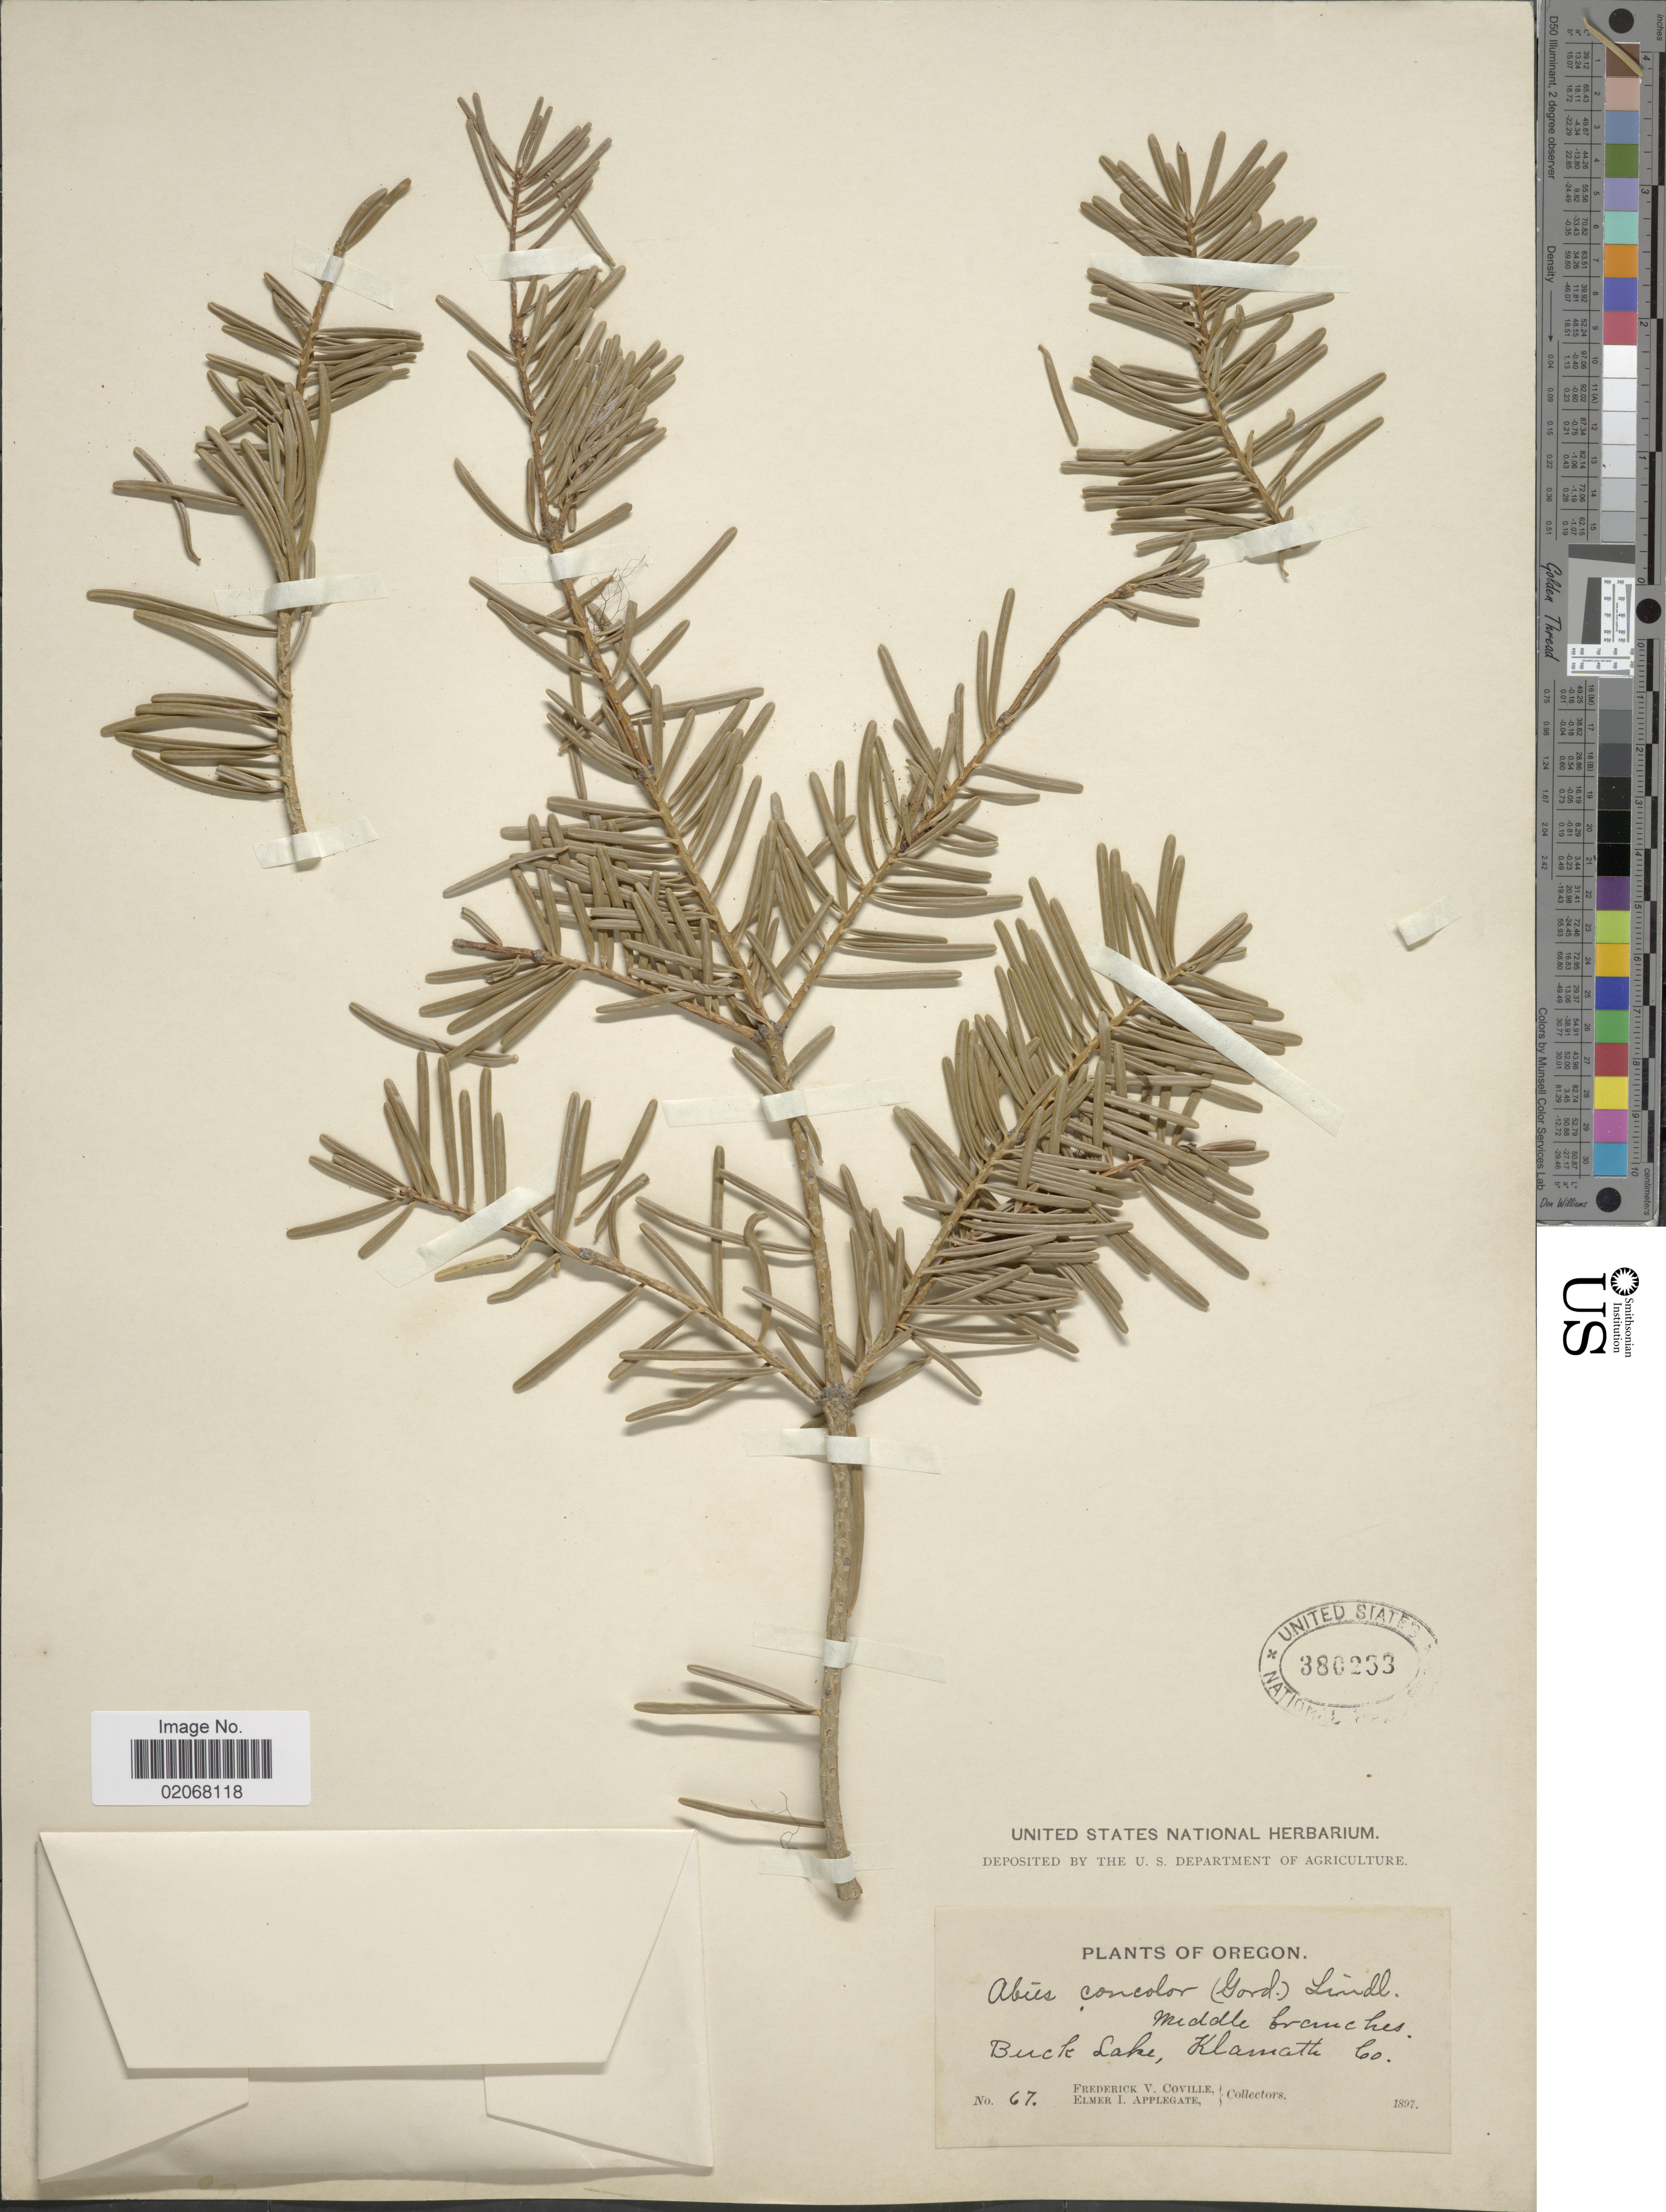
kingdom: Plantae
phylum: Tracheophyta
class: Pinopsida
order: Pinales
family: Pinaceae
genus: Abies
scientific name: Abies concolor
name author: (Gordon & Glend.) Lindl. ex Hildebr.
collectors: F. V. Coville & E. I. Applegate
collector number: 67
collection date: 1897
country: United States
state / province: Oregon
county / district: Klamath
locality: Buck Lake, Klamath Co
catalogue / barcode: US 380233